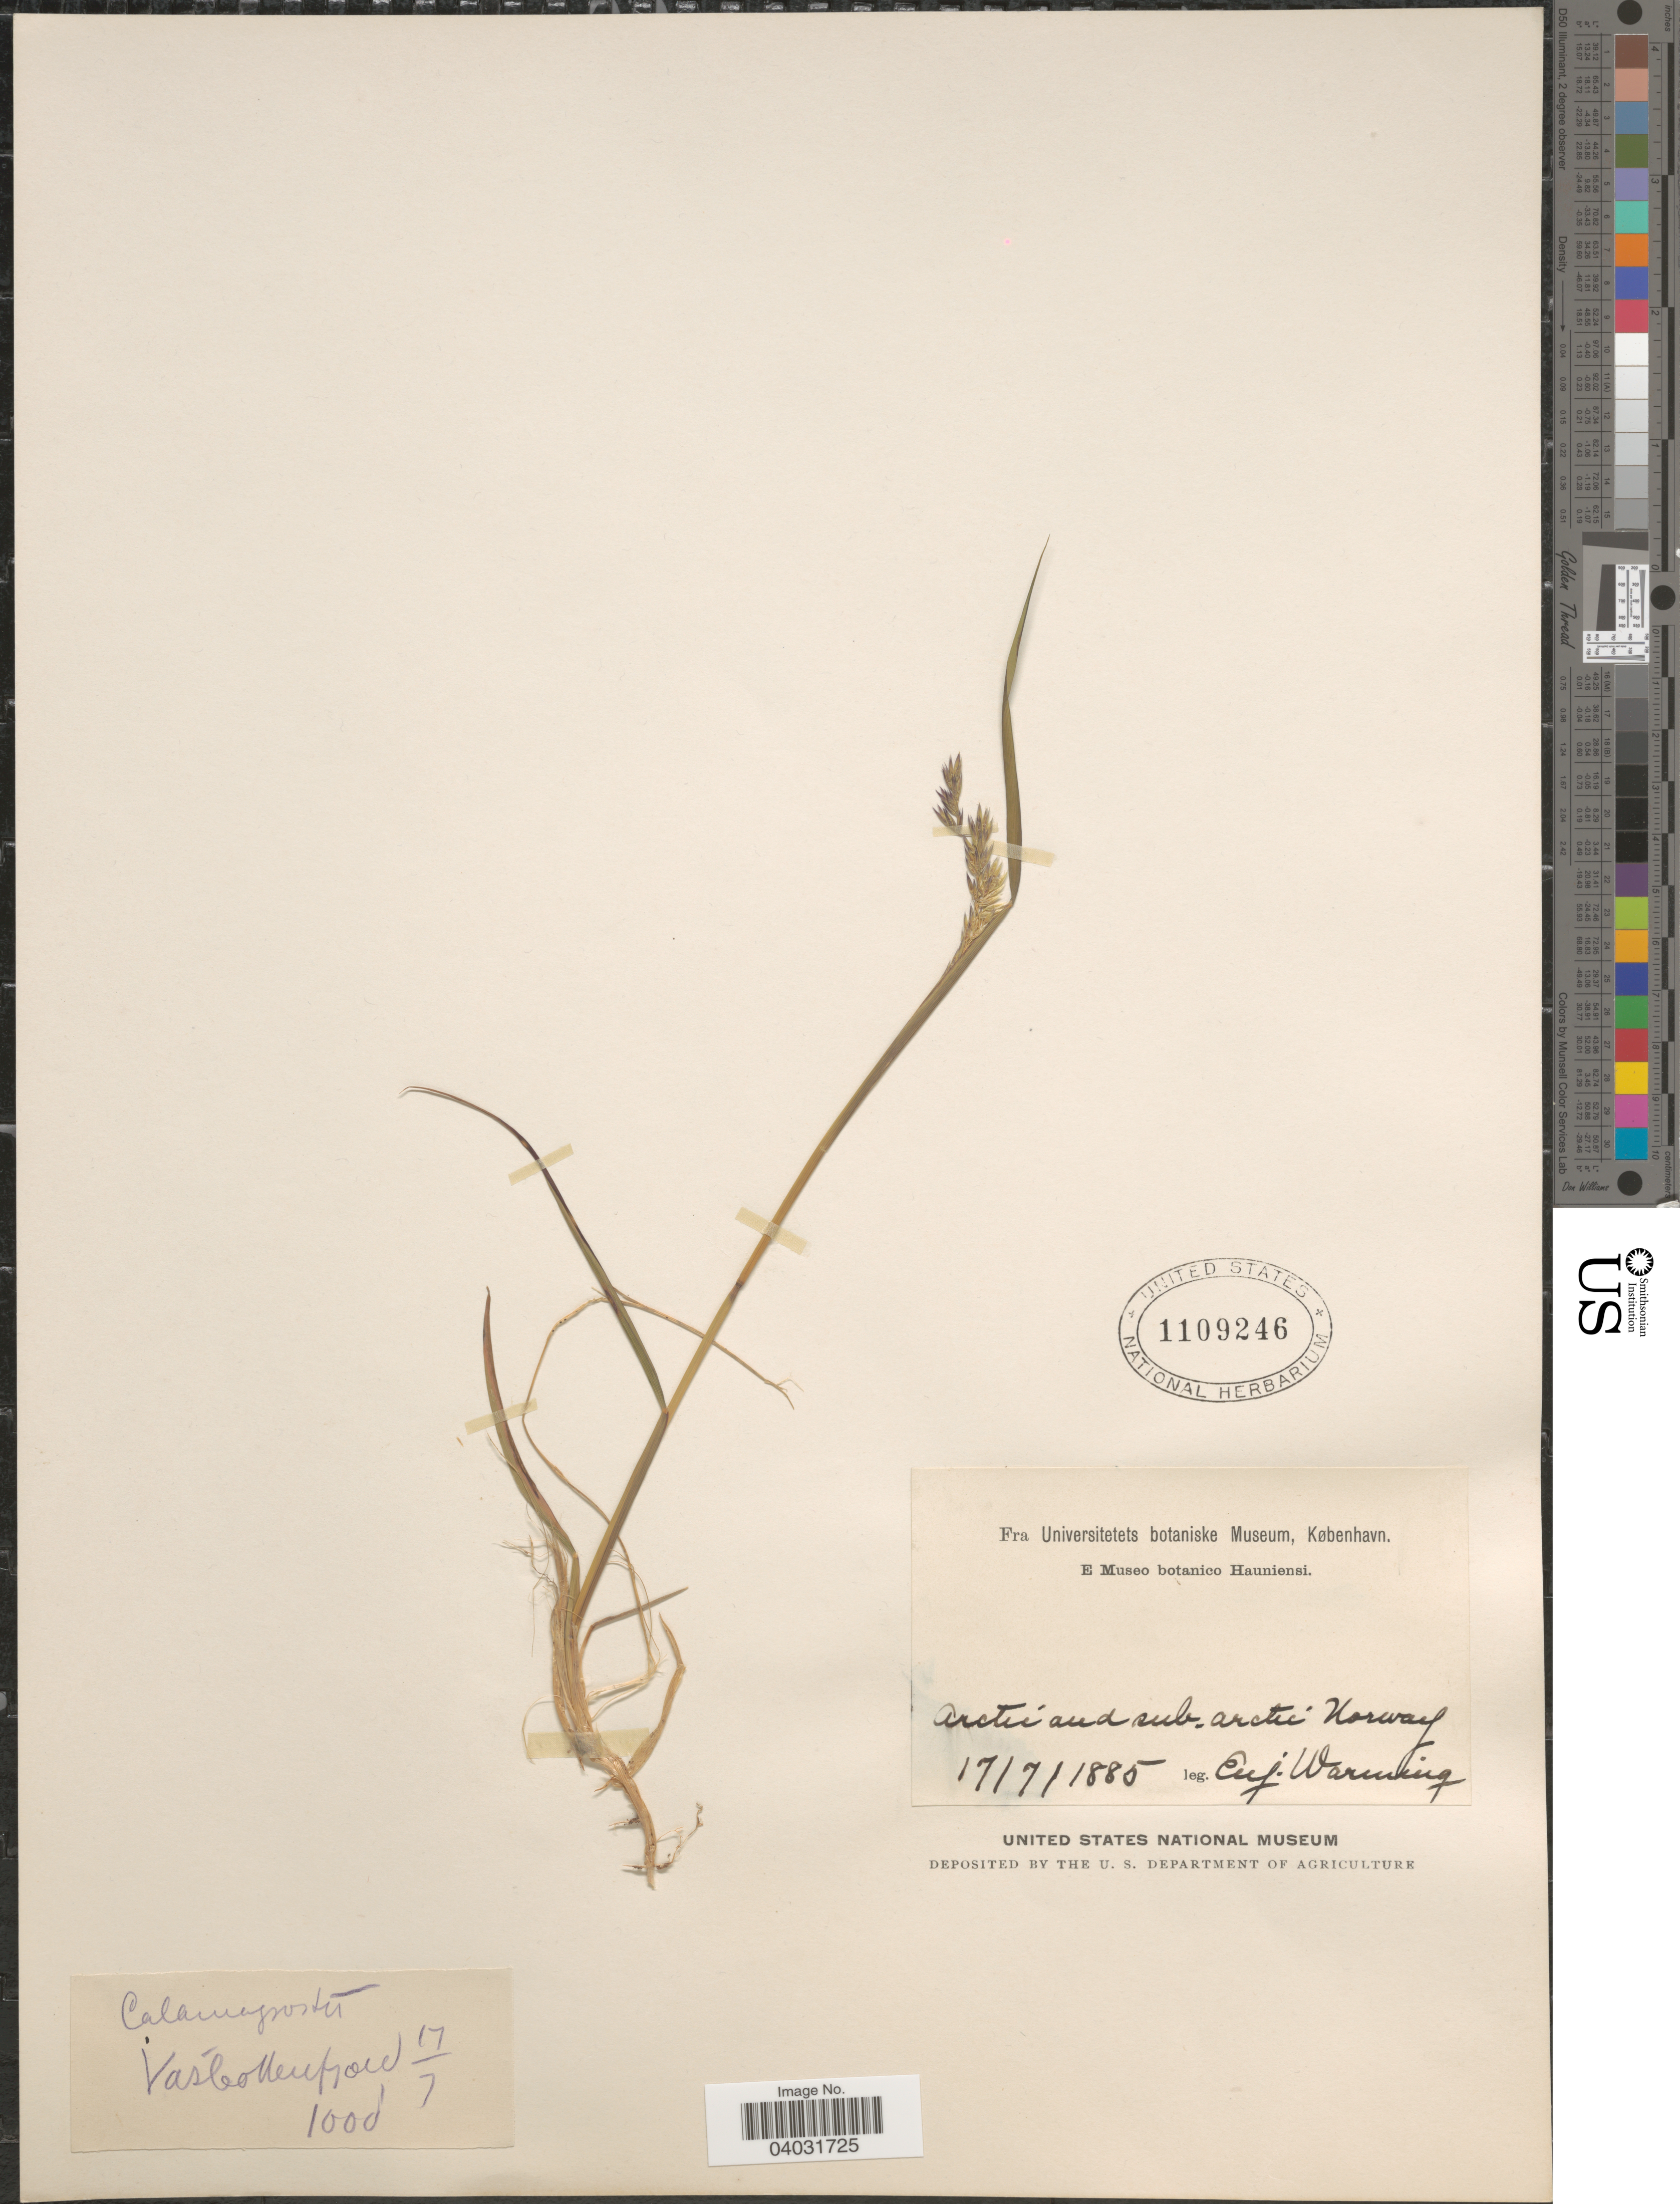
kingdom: Plantae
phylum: Tracheophyta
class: Liliopsida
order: Poales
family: Poaceae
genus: Calamagrostis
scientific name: Calamagrostis sp.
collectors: E. Warming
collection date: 1885-07-17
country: Norway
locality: Arctic and sub-arctic Norway. Vásbottenfjord.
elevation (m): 305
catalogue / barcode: US 1109246